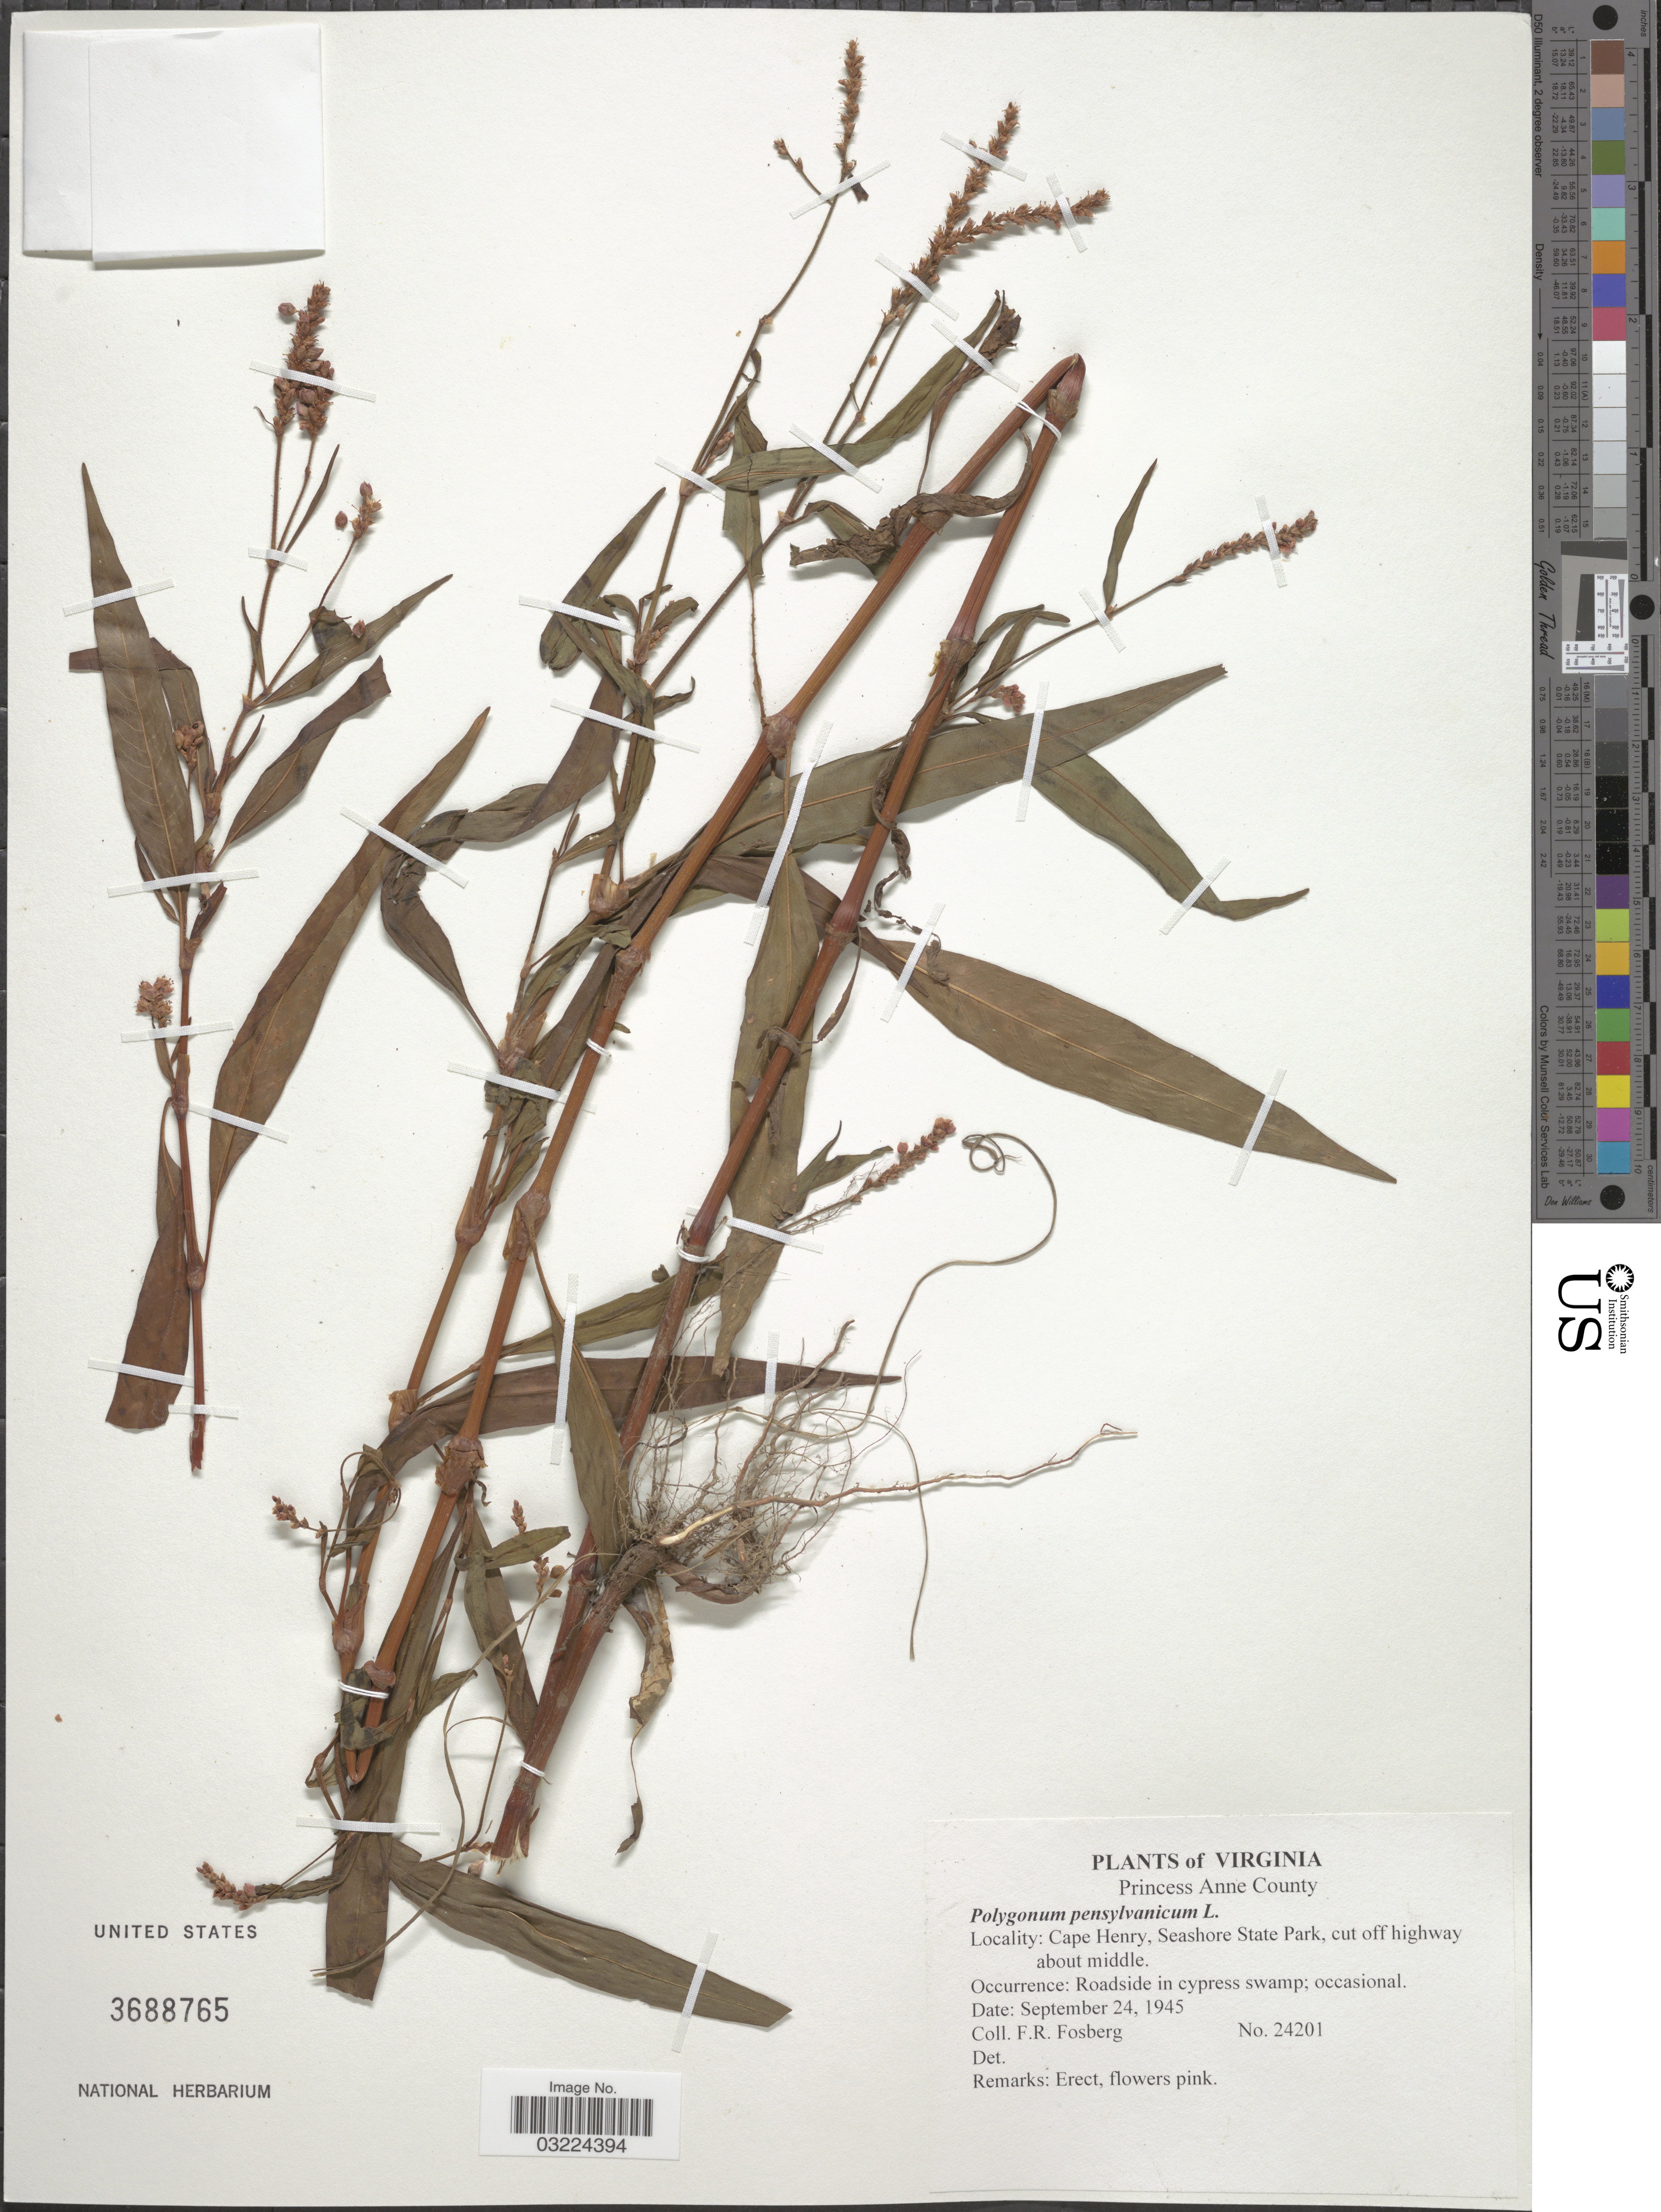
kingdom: Plantae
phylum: Tracheophyta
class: Magnoliopsida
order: Caryophyllales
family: Polygonaceae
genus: Persicaria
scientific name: Persicaria pensylvanica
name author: (L.) M. Gómez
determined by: Atha, D. E.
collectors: F. R. Fosberg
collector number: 24201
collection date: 1945-09-24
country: United States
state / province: Virginia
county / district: City of Virginia Beach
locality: Princess Anne (=historic county name)County. Cape Henry, Seashore State Park, cut off highway about middle.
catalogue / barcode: US 3688765